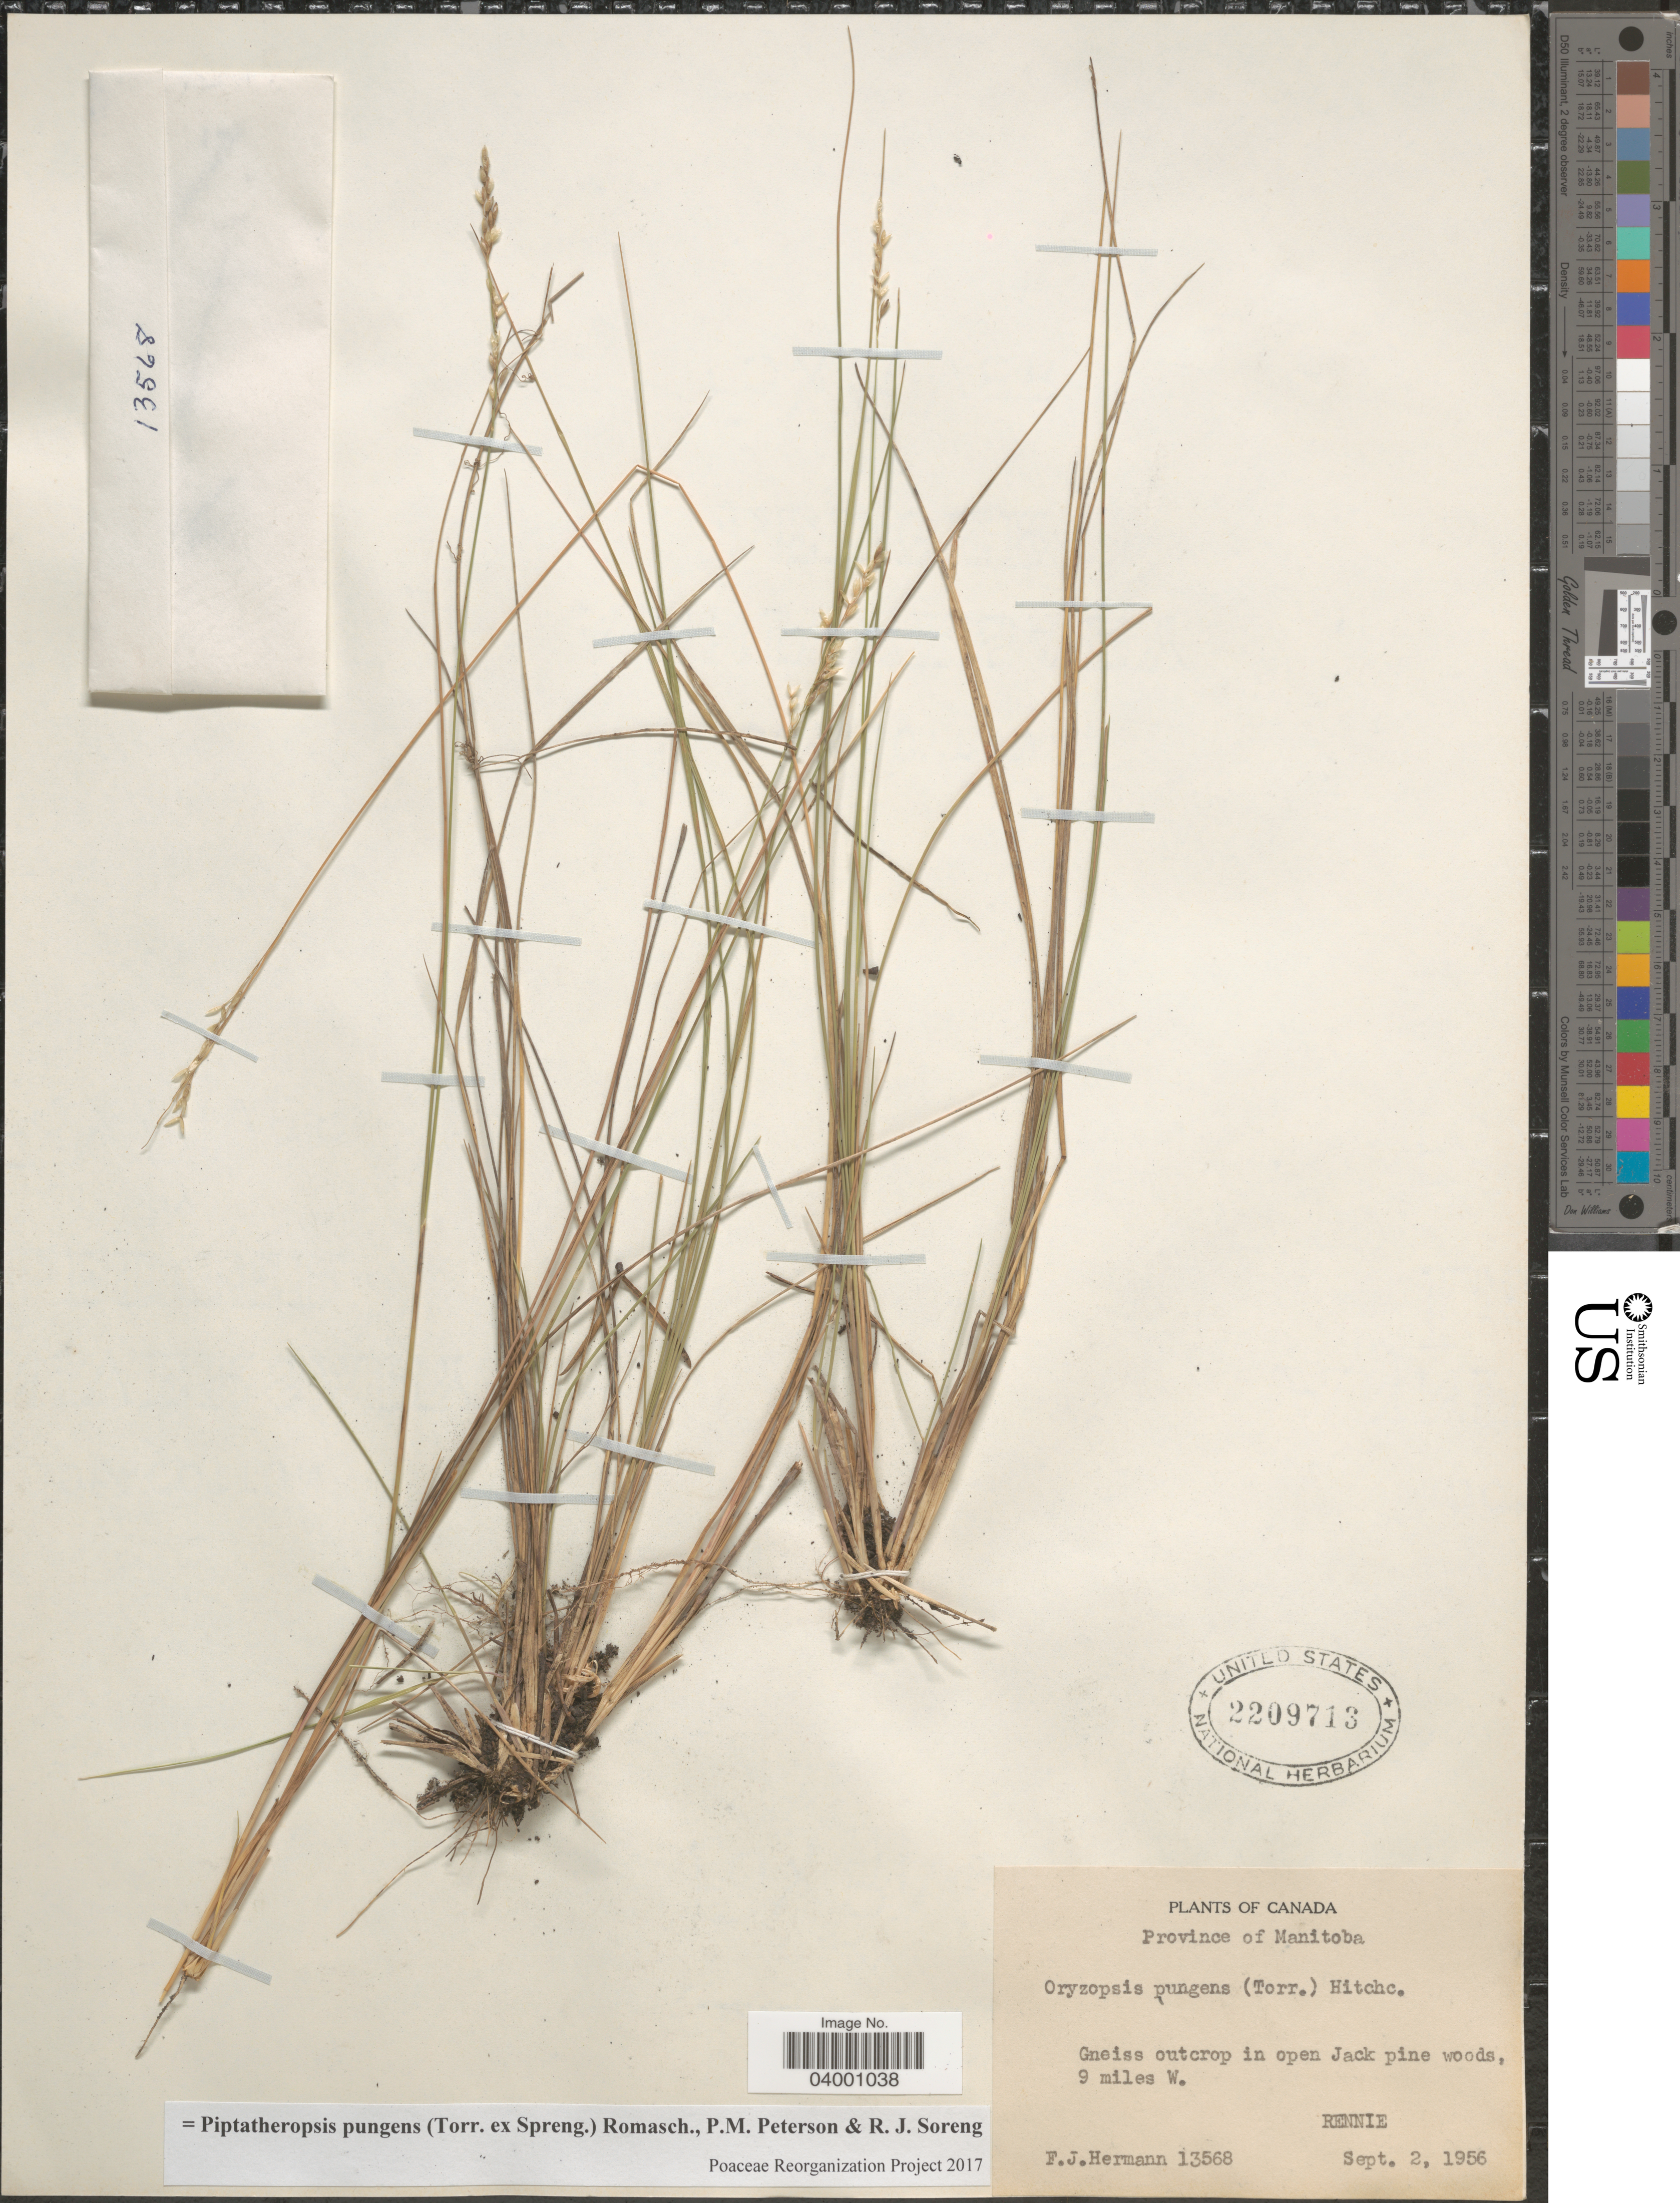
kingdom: Plantae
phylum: Tracheophyta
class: Liliopsida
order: Poales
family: Poaceae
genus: Piptatheropsis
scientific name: Piptatheropsis pungens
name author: (Torr. ex Spreng.) Romasch. et al.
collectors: F. J. Hermann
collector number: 13568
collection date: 1956-09-02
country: Canada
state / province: Manitoba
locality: Gneiss outcrop in open Jack pine woods, 9 miles W. Rennie.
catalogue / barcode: US 2209713